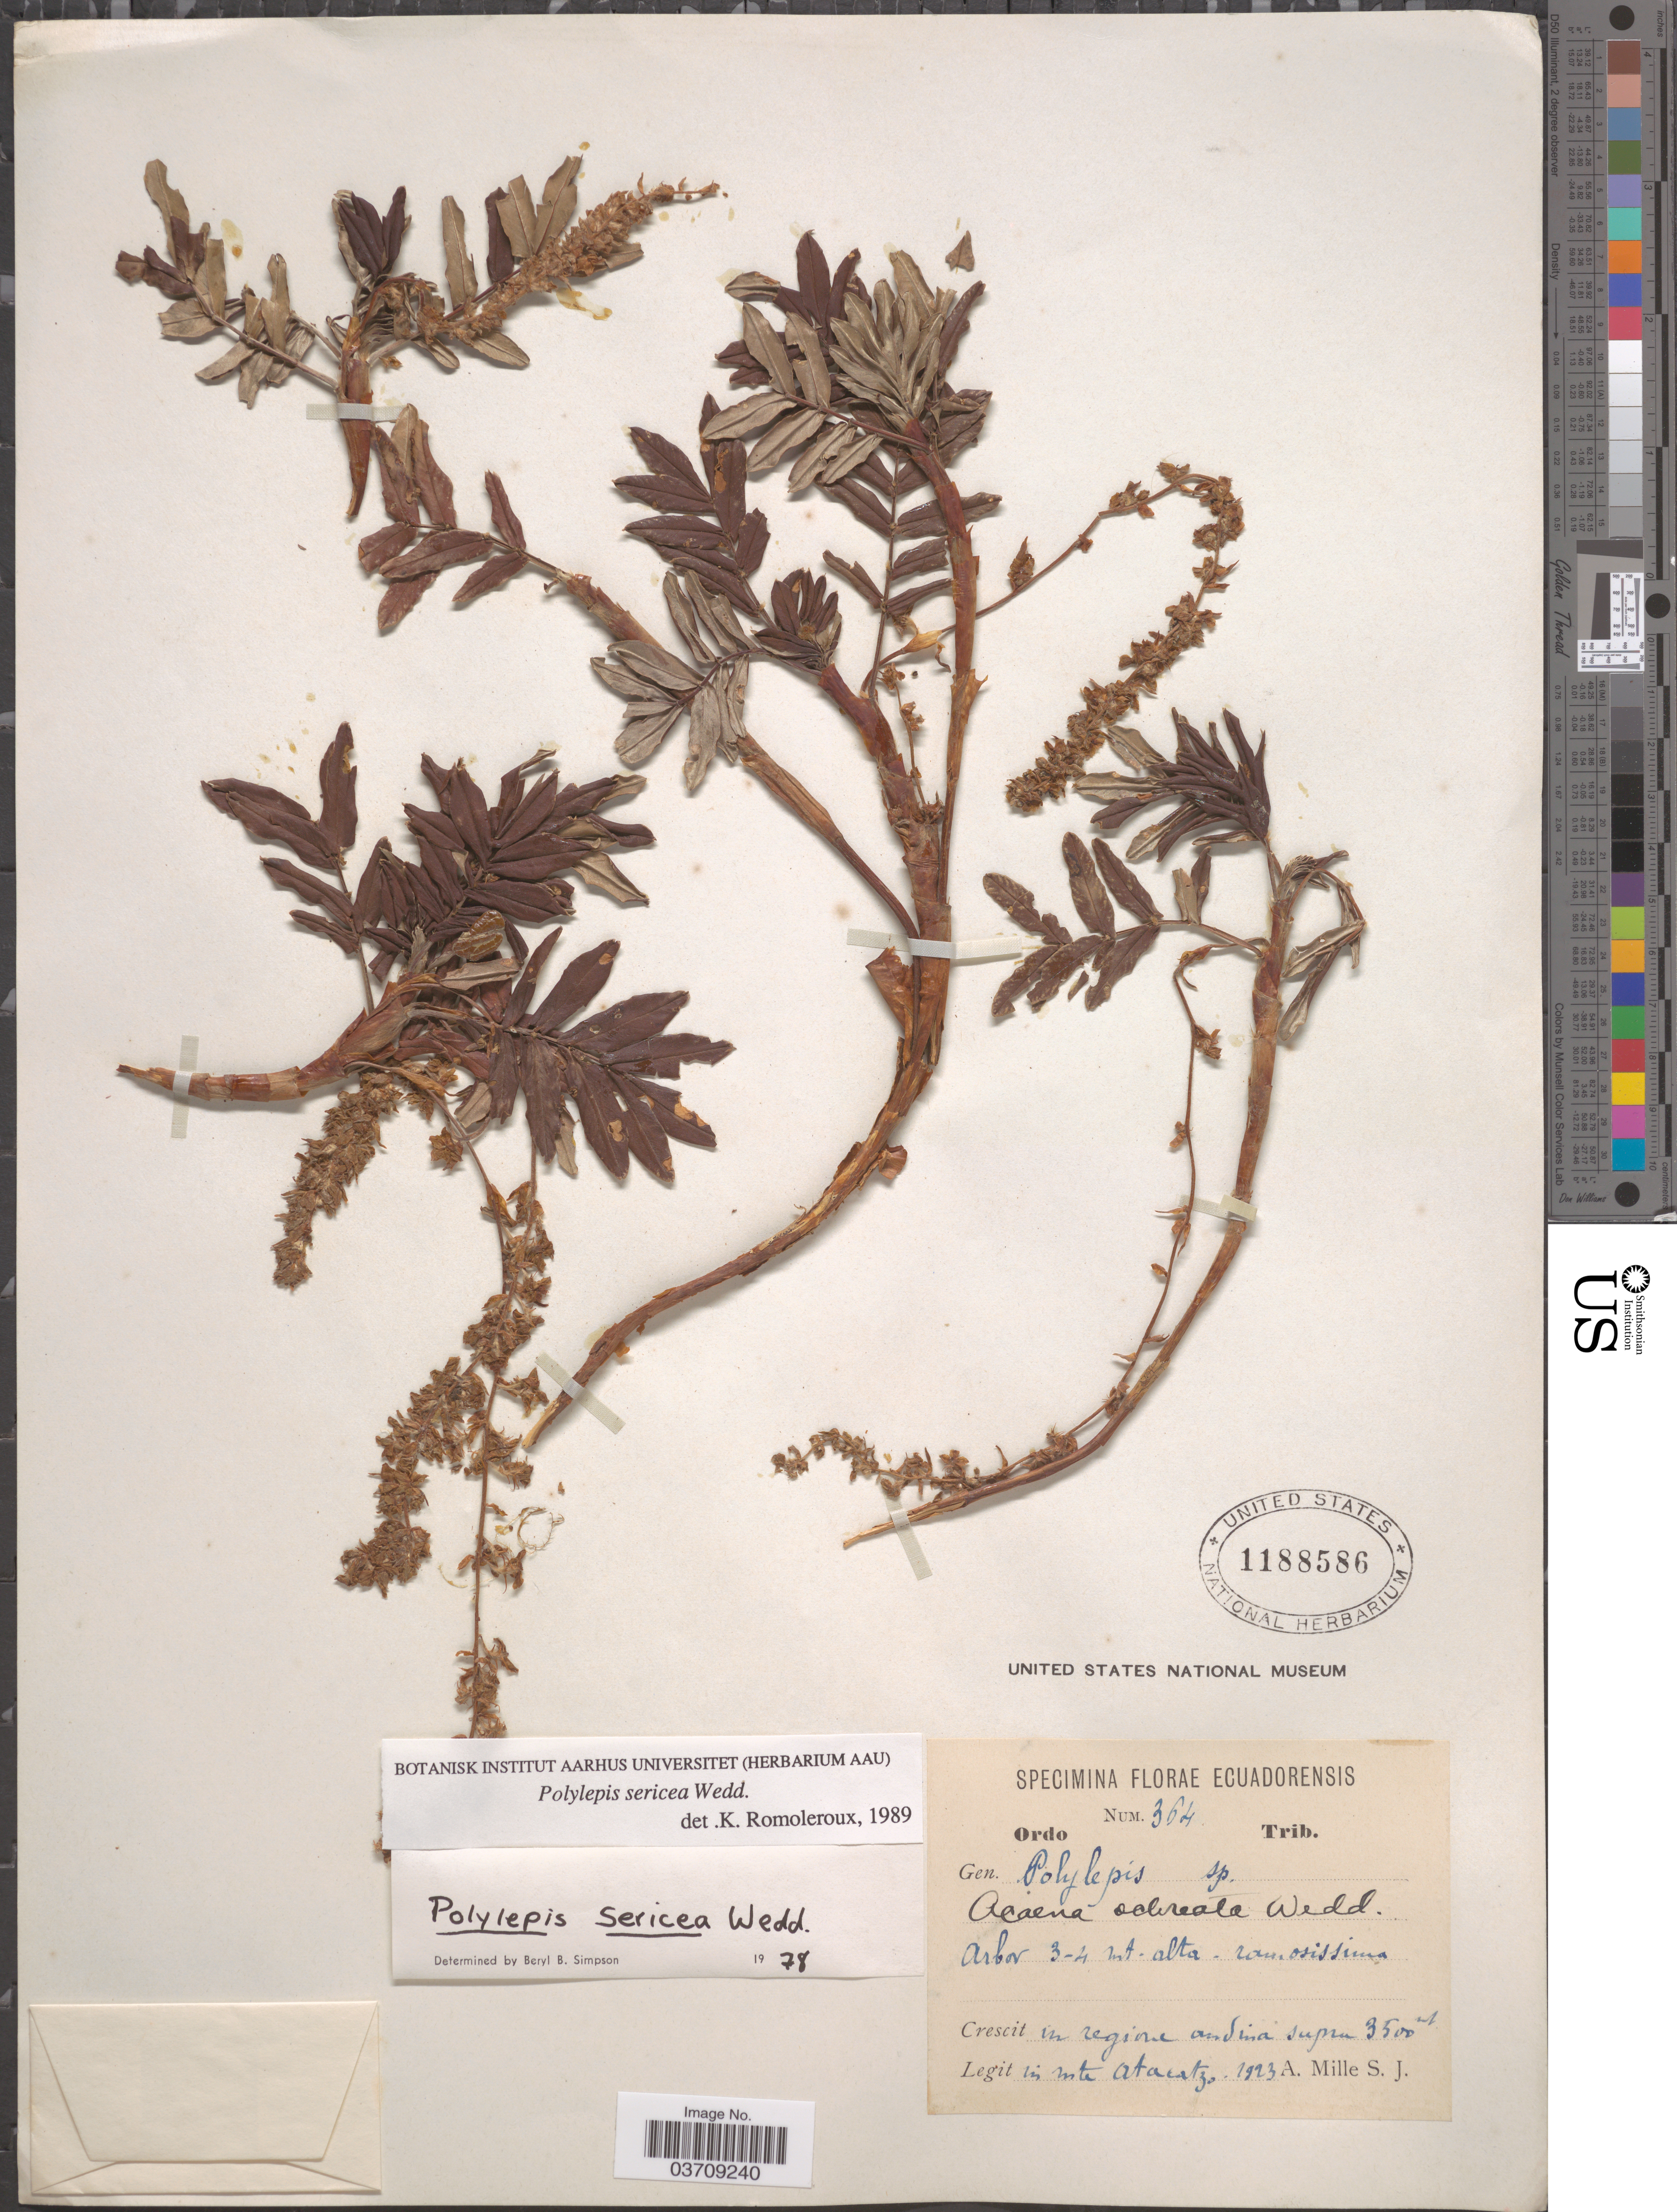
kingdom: Plantae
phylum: Tracheophyta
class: Magnoliopsida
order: Rosales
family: Rosaceae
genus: Polylepis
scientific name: Polylepis sericea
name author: Wedd.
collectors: A. Mille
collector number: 364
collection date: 1923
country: Ecuador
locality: Ordo [unsure placement] Trib. [unsure placement] Crescit in regine andina supra. In mte Atacatzo.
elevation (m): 1067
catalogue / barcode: US 1188586